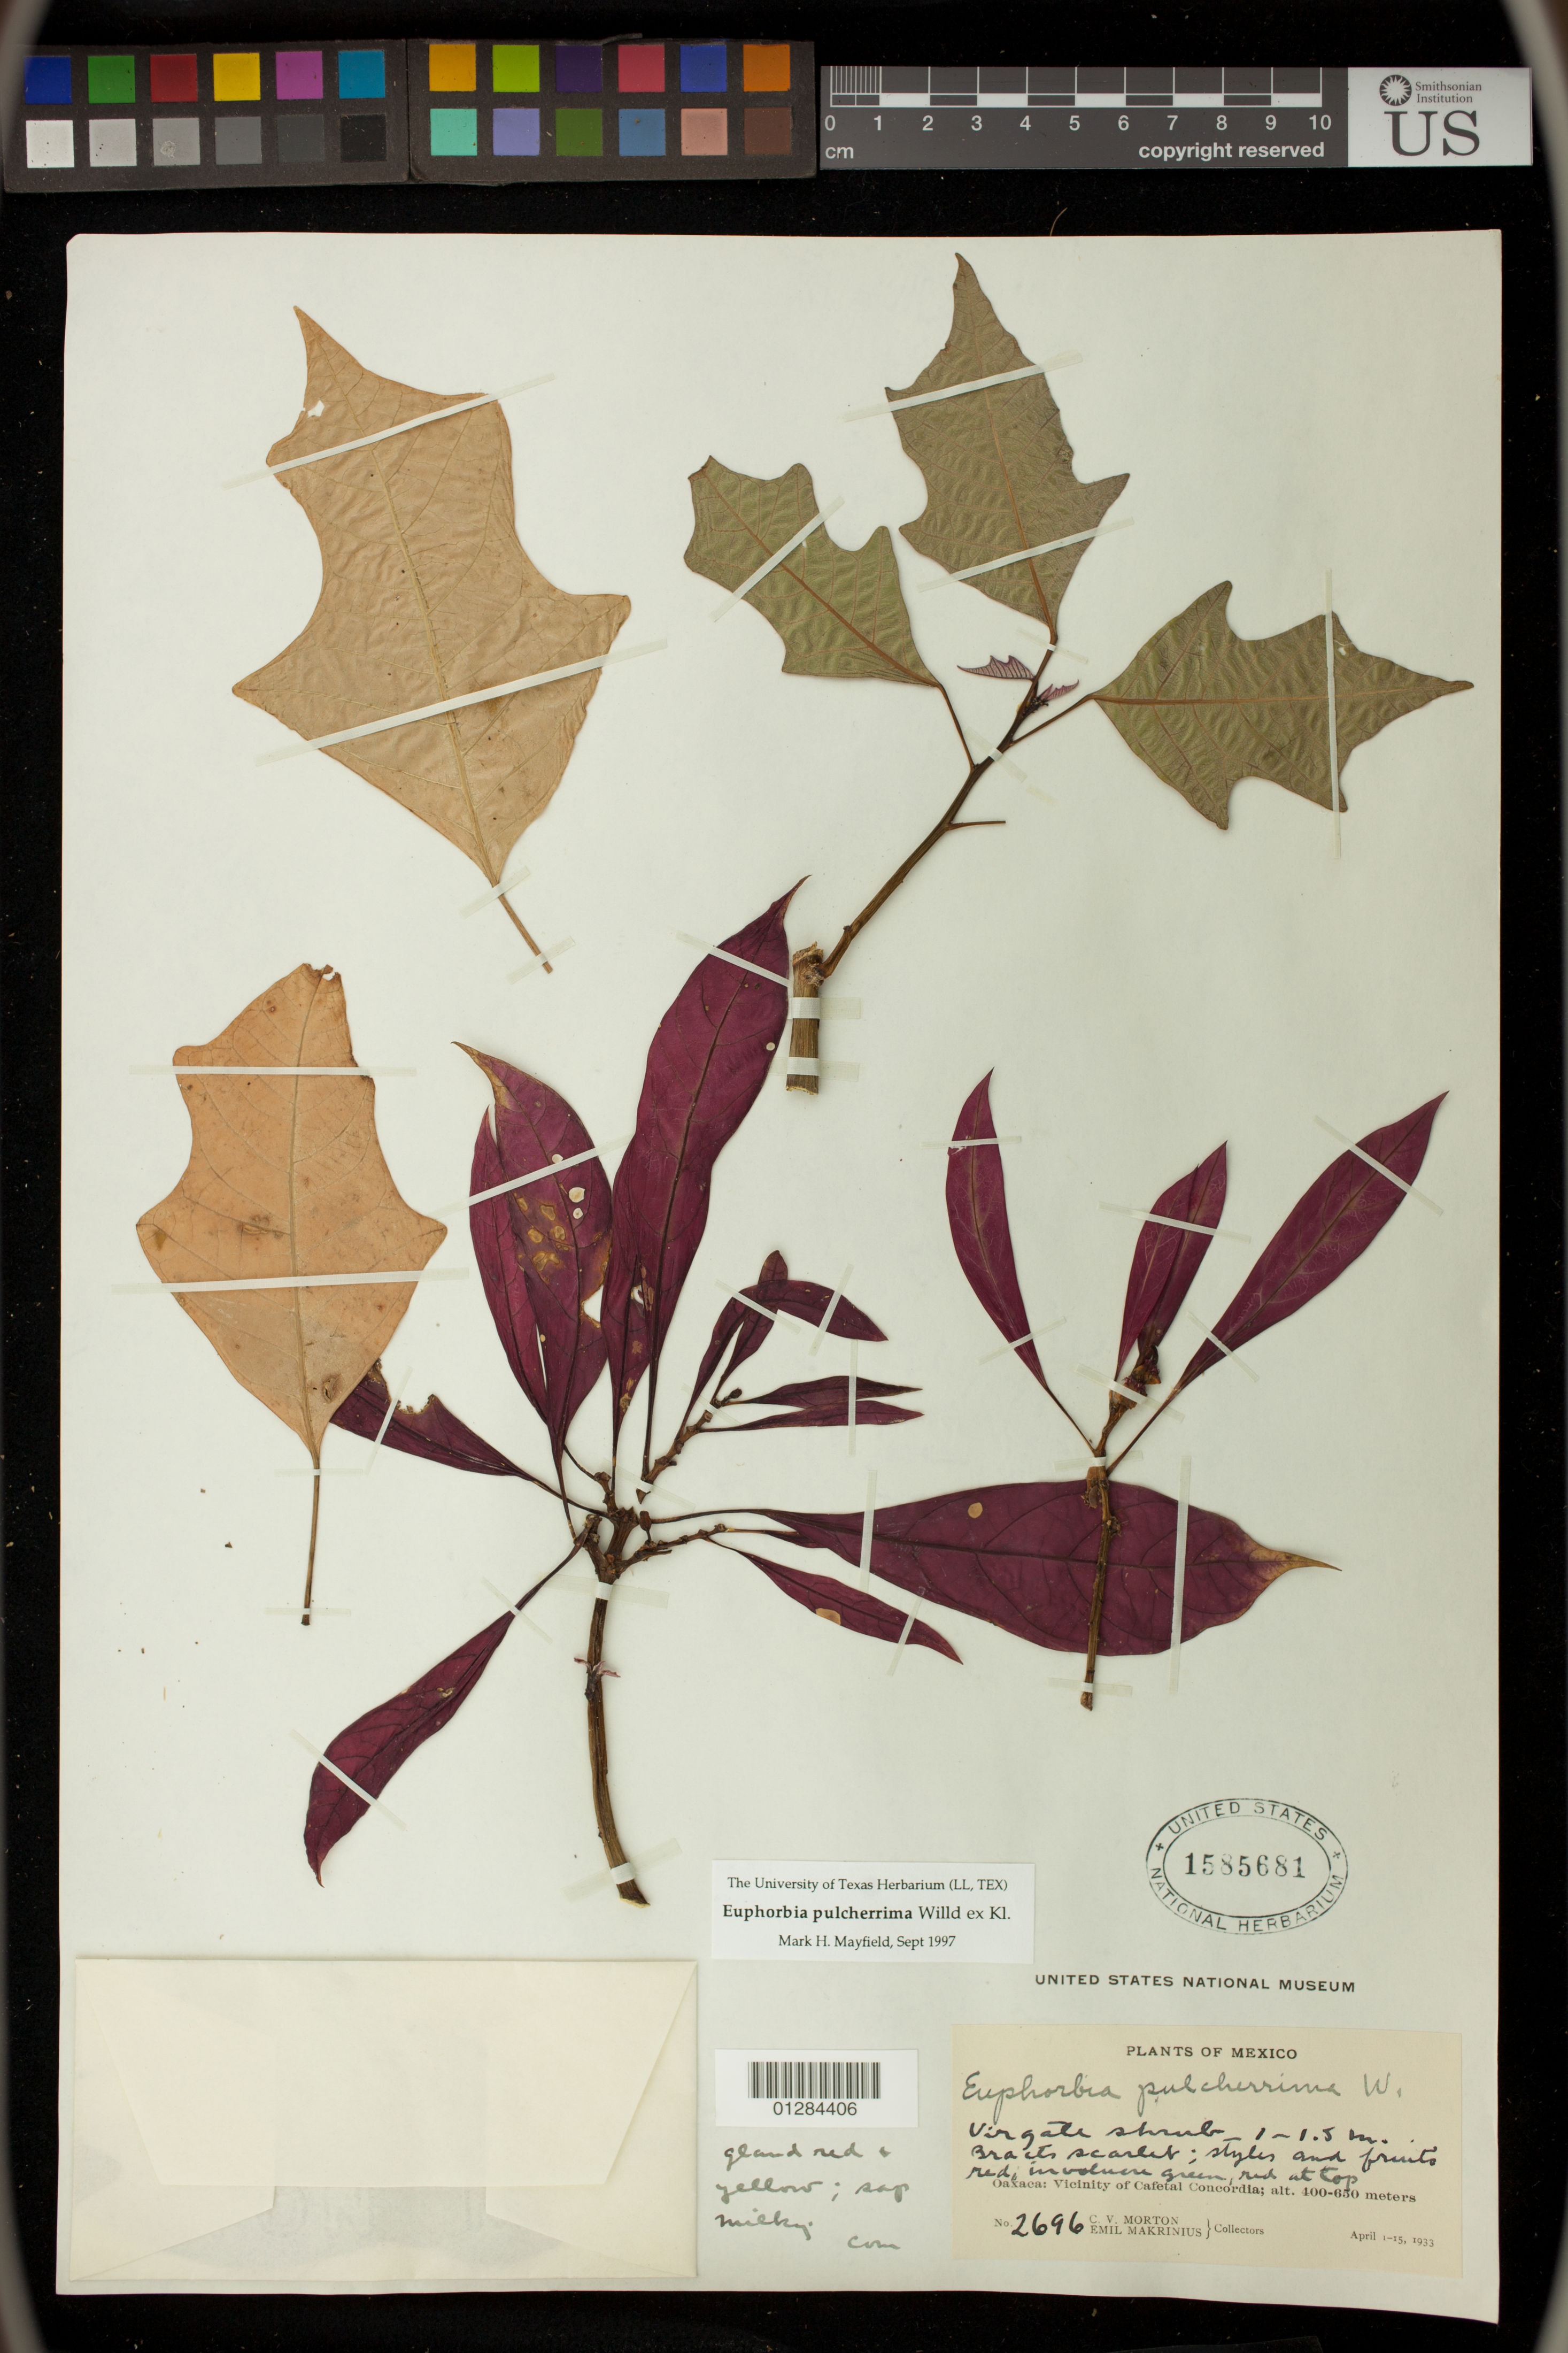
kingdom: Plantae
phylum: Tracheophyta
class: Magnoliopsida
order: Malpighiales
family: Euphorbiaceae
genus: Euphorbia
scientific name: Euphorbia pulcherrima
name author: Willd. ex Klotzsch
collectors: C. V. Morton & E. Makrinius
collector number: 2696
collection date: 1933-04-01/1933-04-15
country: Mexico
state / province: Oaxaca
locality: vicinity of Cafetal Concordia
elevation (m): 400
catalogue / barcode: US 1585681